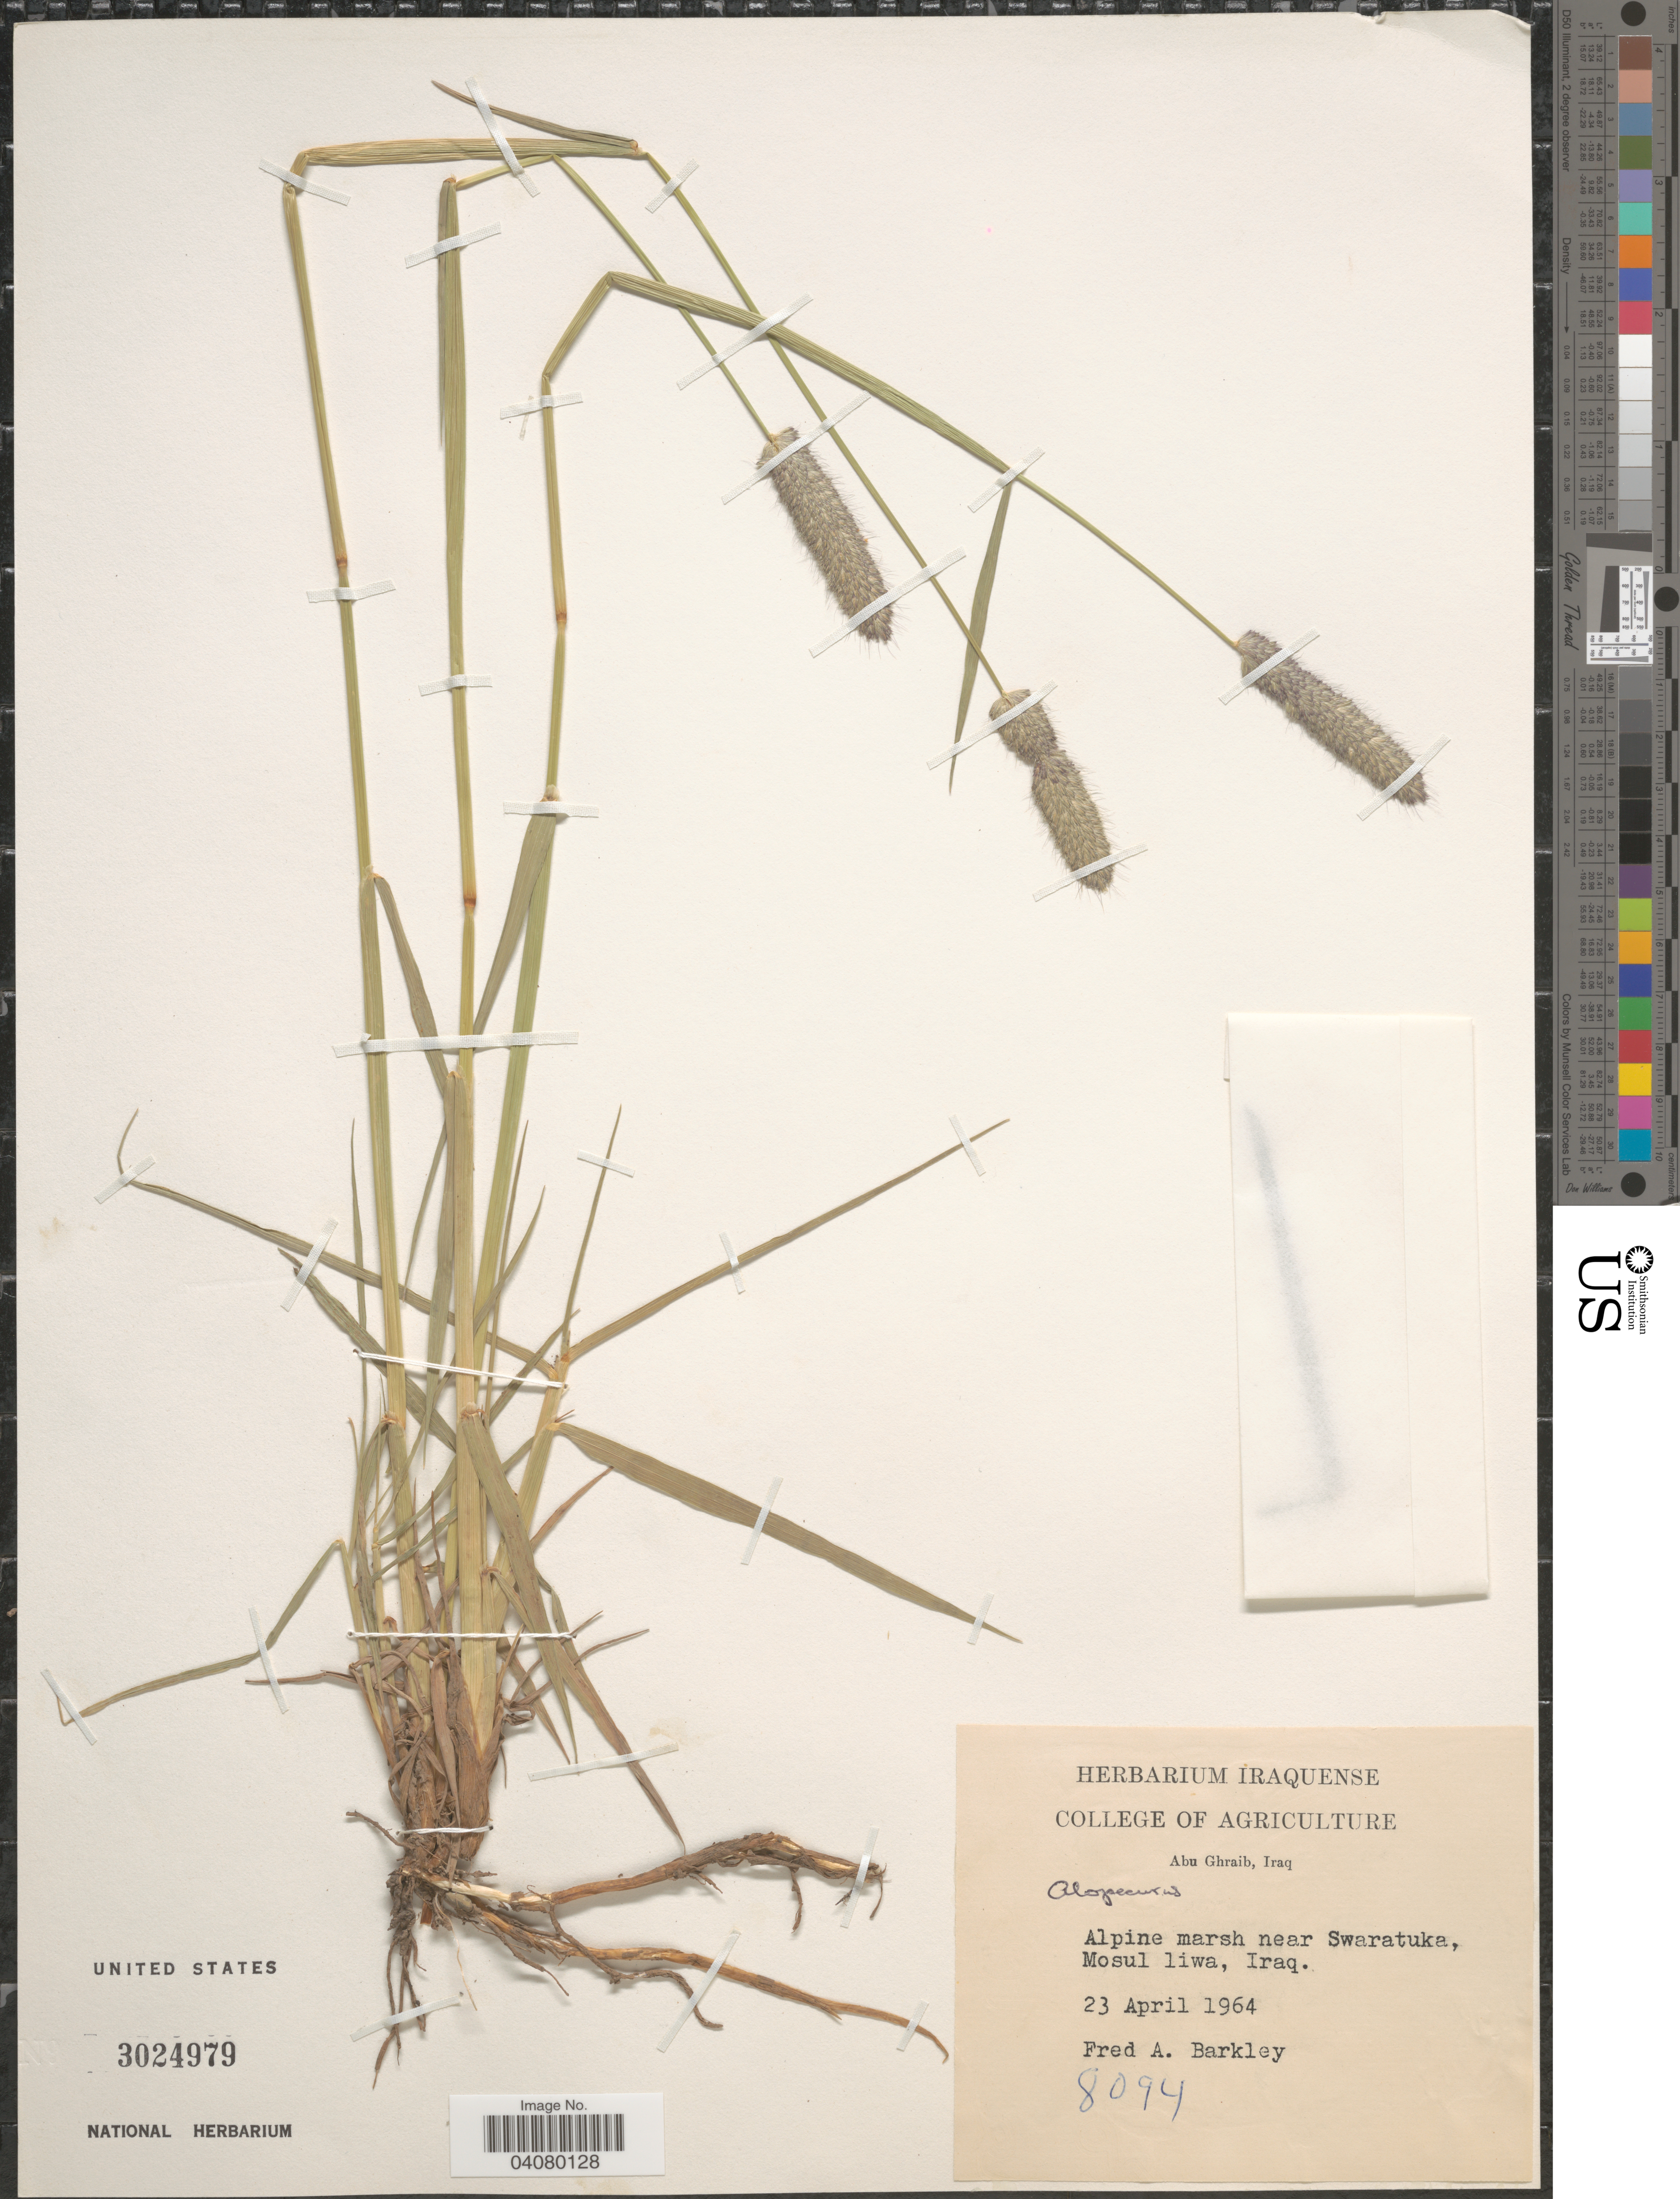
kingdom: Plantae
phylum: Tracheophyta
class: Liliopsida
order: Poales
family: Poaceae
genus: Alopecurus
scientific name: Alopecurus sp.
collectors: F. A. Barkley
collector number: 8094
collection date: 1964-04-23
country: Iraq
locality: Abu Ghraib. Alpine marsh near Swaratuka, Mosul liwa.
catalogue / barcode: US 3024979